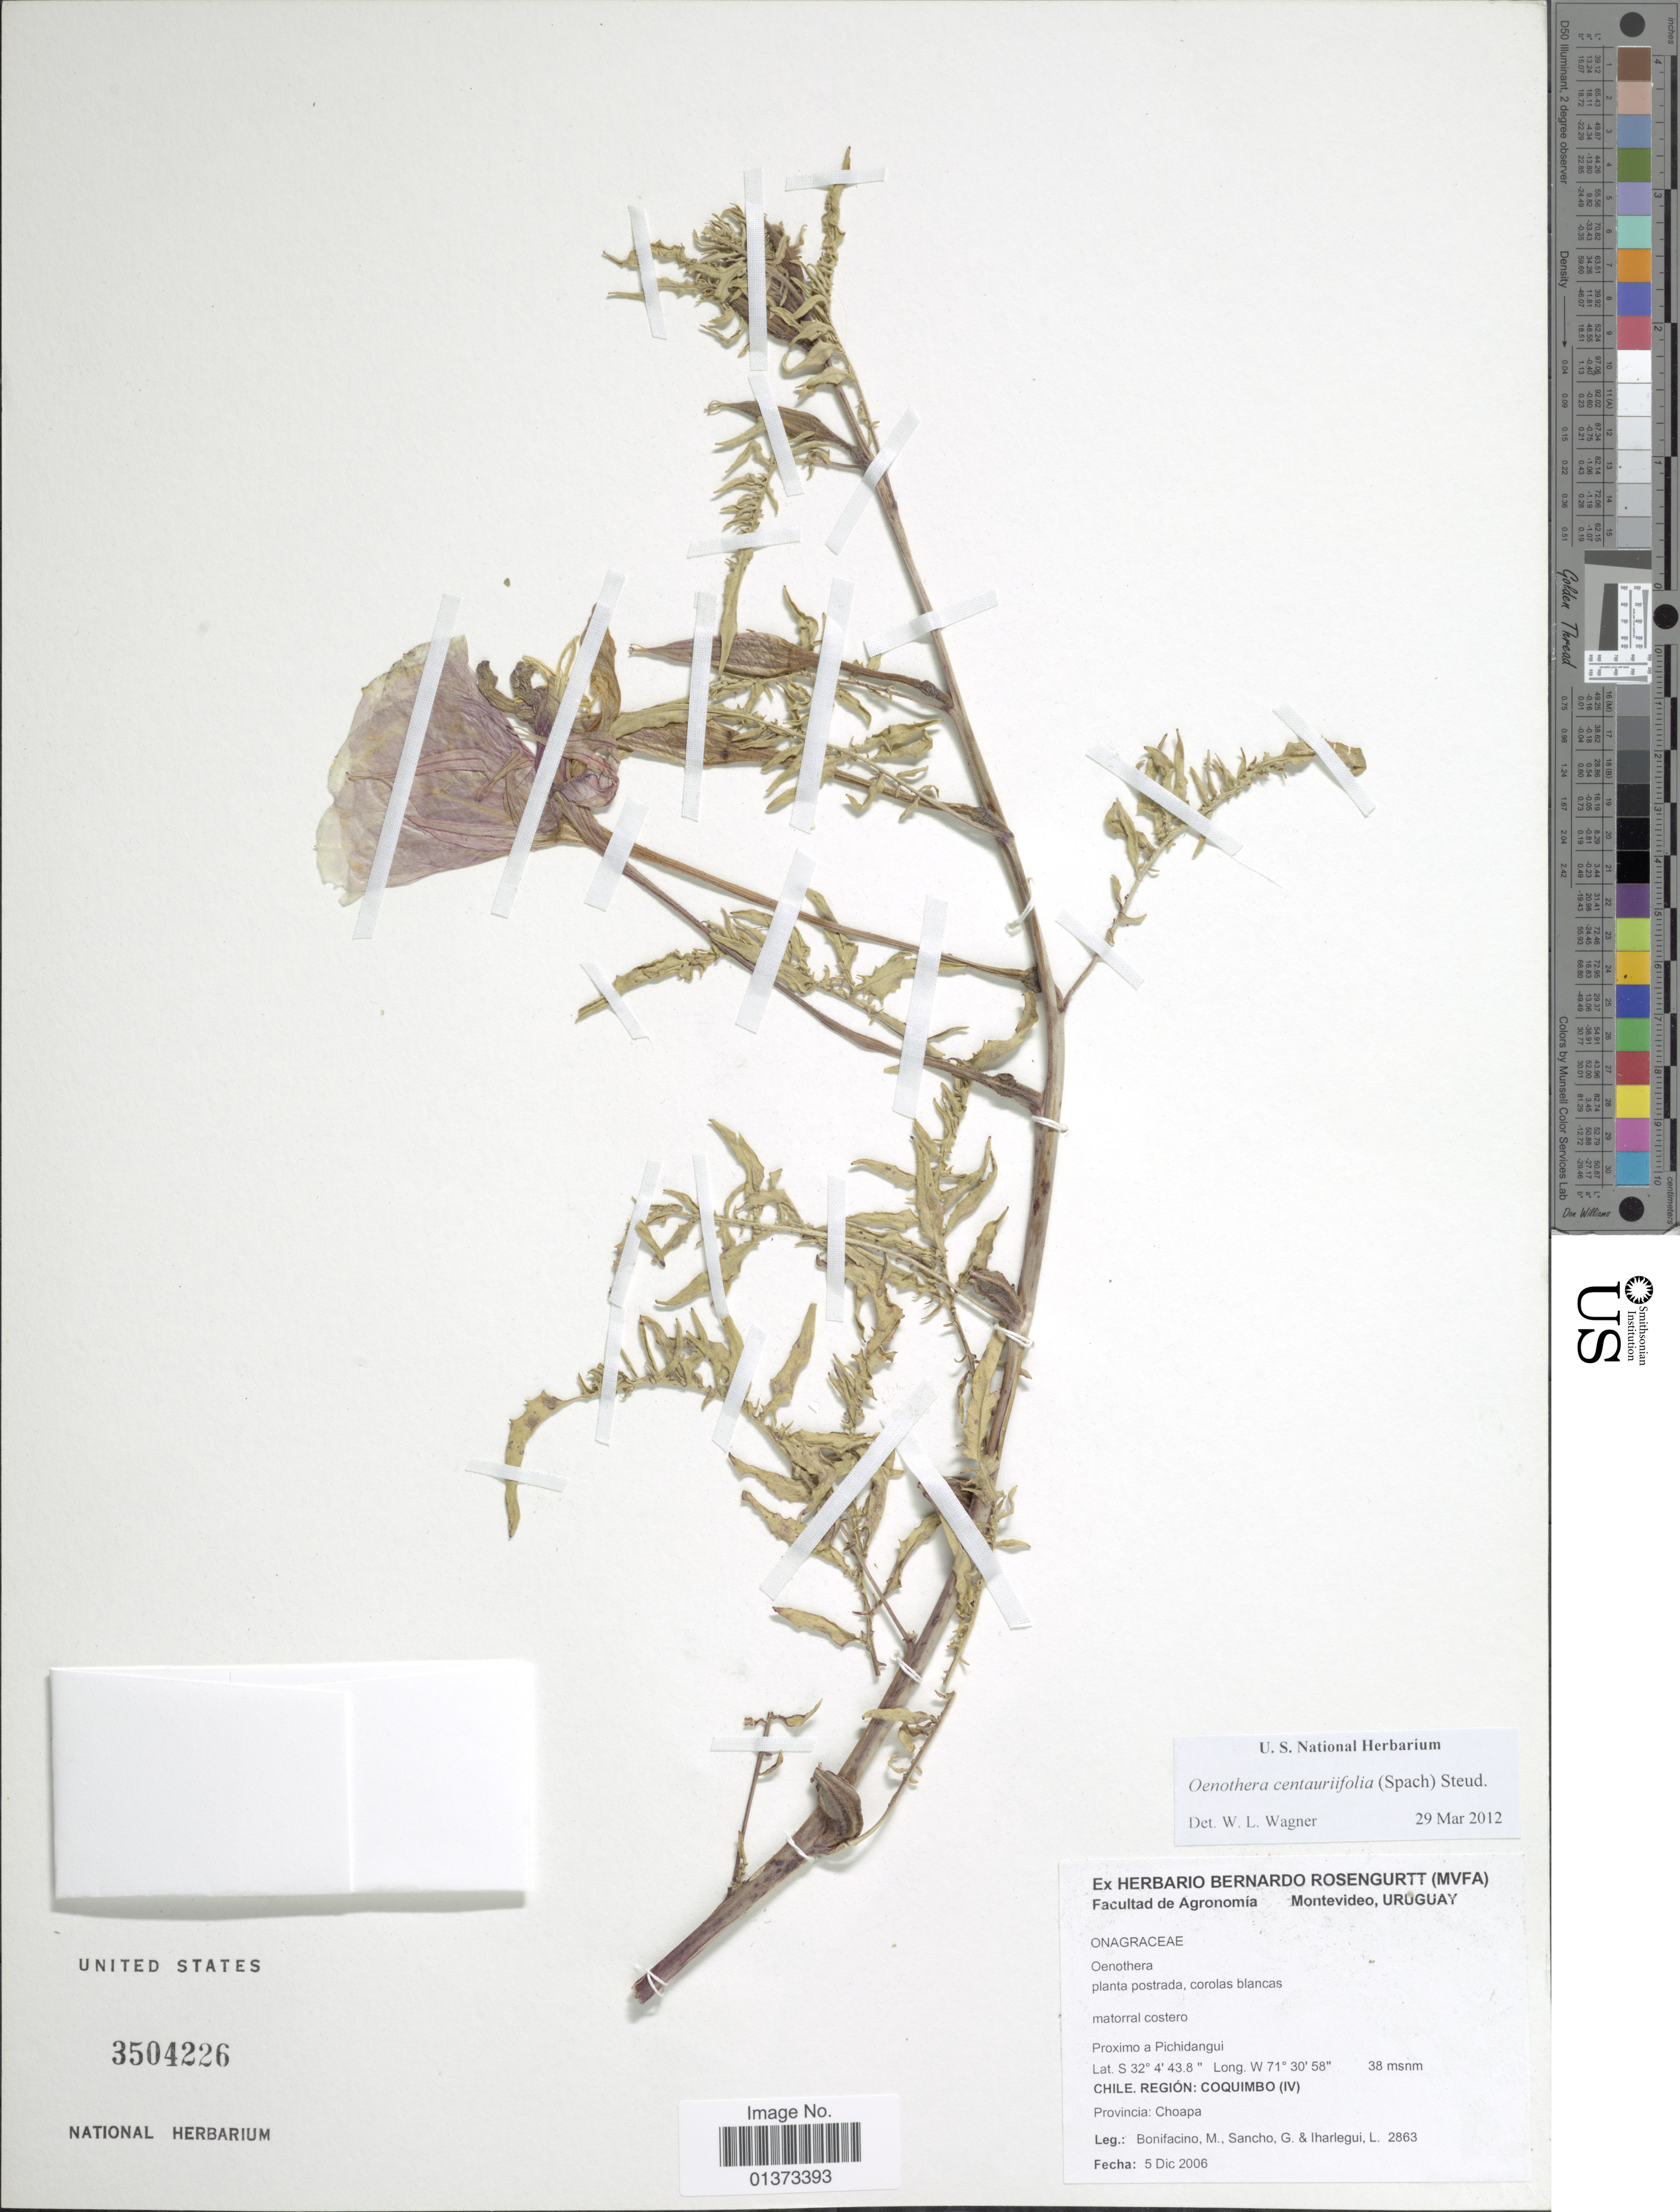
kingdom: Plantae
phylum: Tracheophyta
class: Magnoliopsida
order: Myrtales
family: Onagraceae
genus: Oenothera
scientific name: Oenothera acaulis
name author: Cav.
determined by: Wagner, W. L., (BOT), Smithsonian Institution - National Museum of Natural History (UNITED STATES)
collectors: M. Bonifacino, G. Sancho & L. Iharlegui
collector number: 2863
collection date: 2006-12-05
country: Chile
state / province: Coquimbo (IV)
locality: Proximo a Pichidangui, Provincia: Choapa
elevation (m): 38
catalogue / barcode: US 3504226